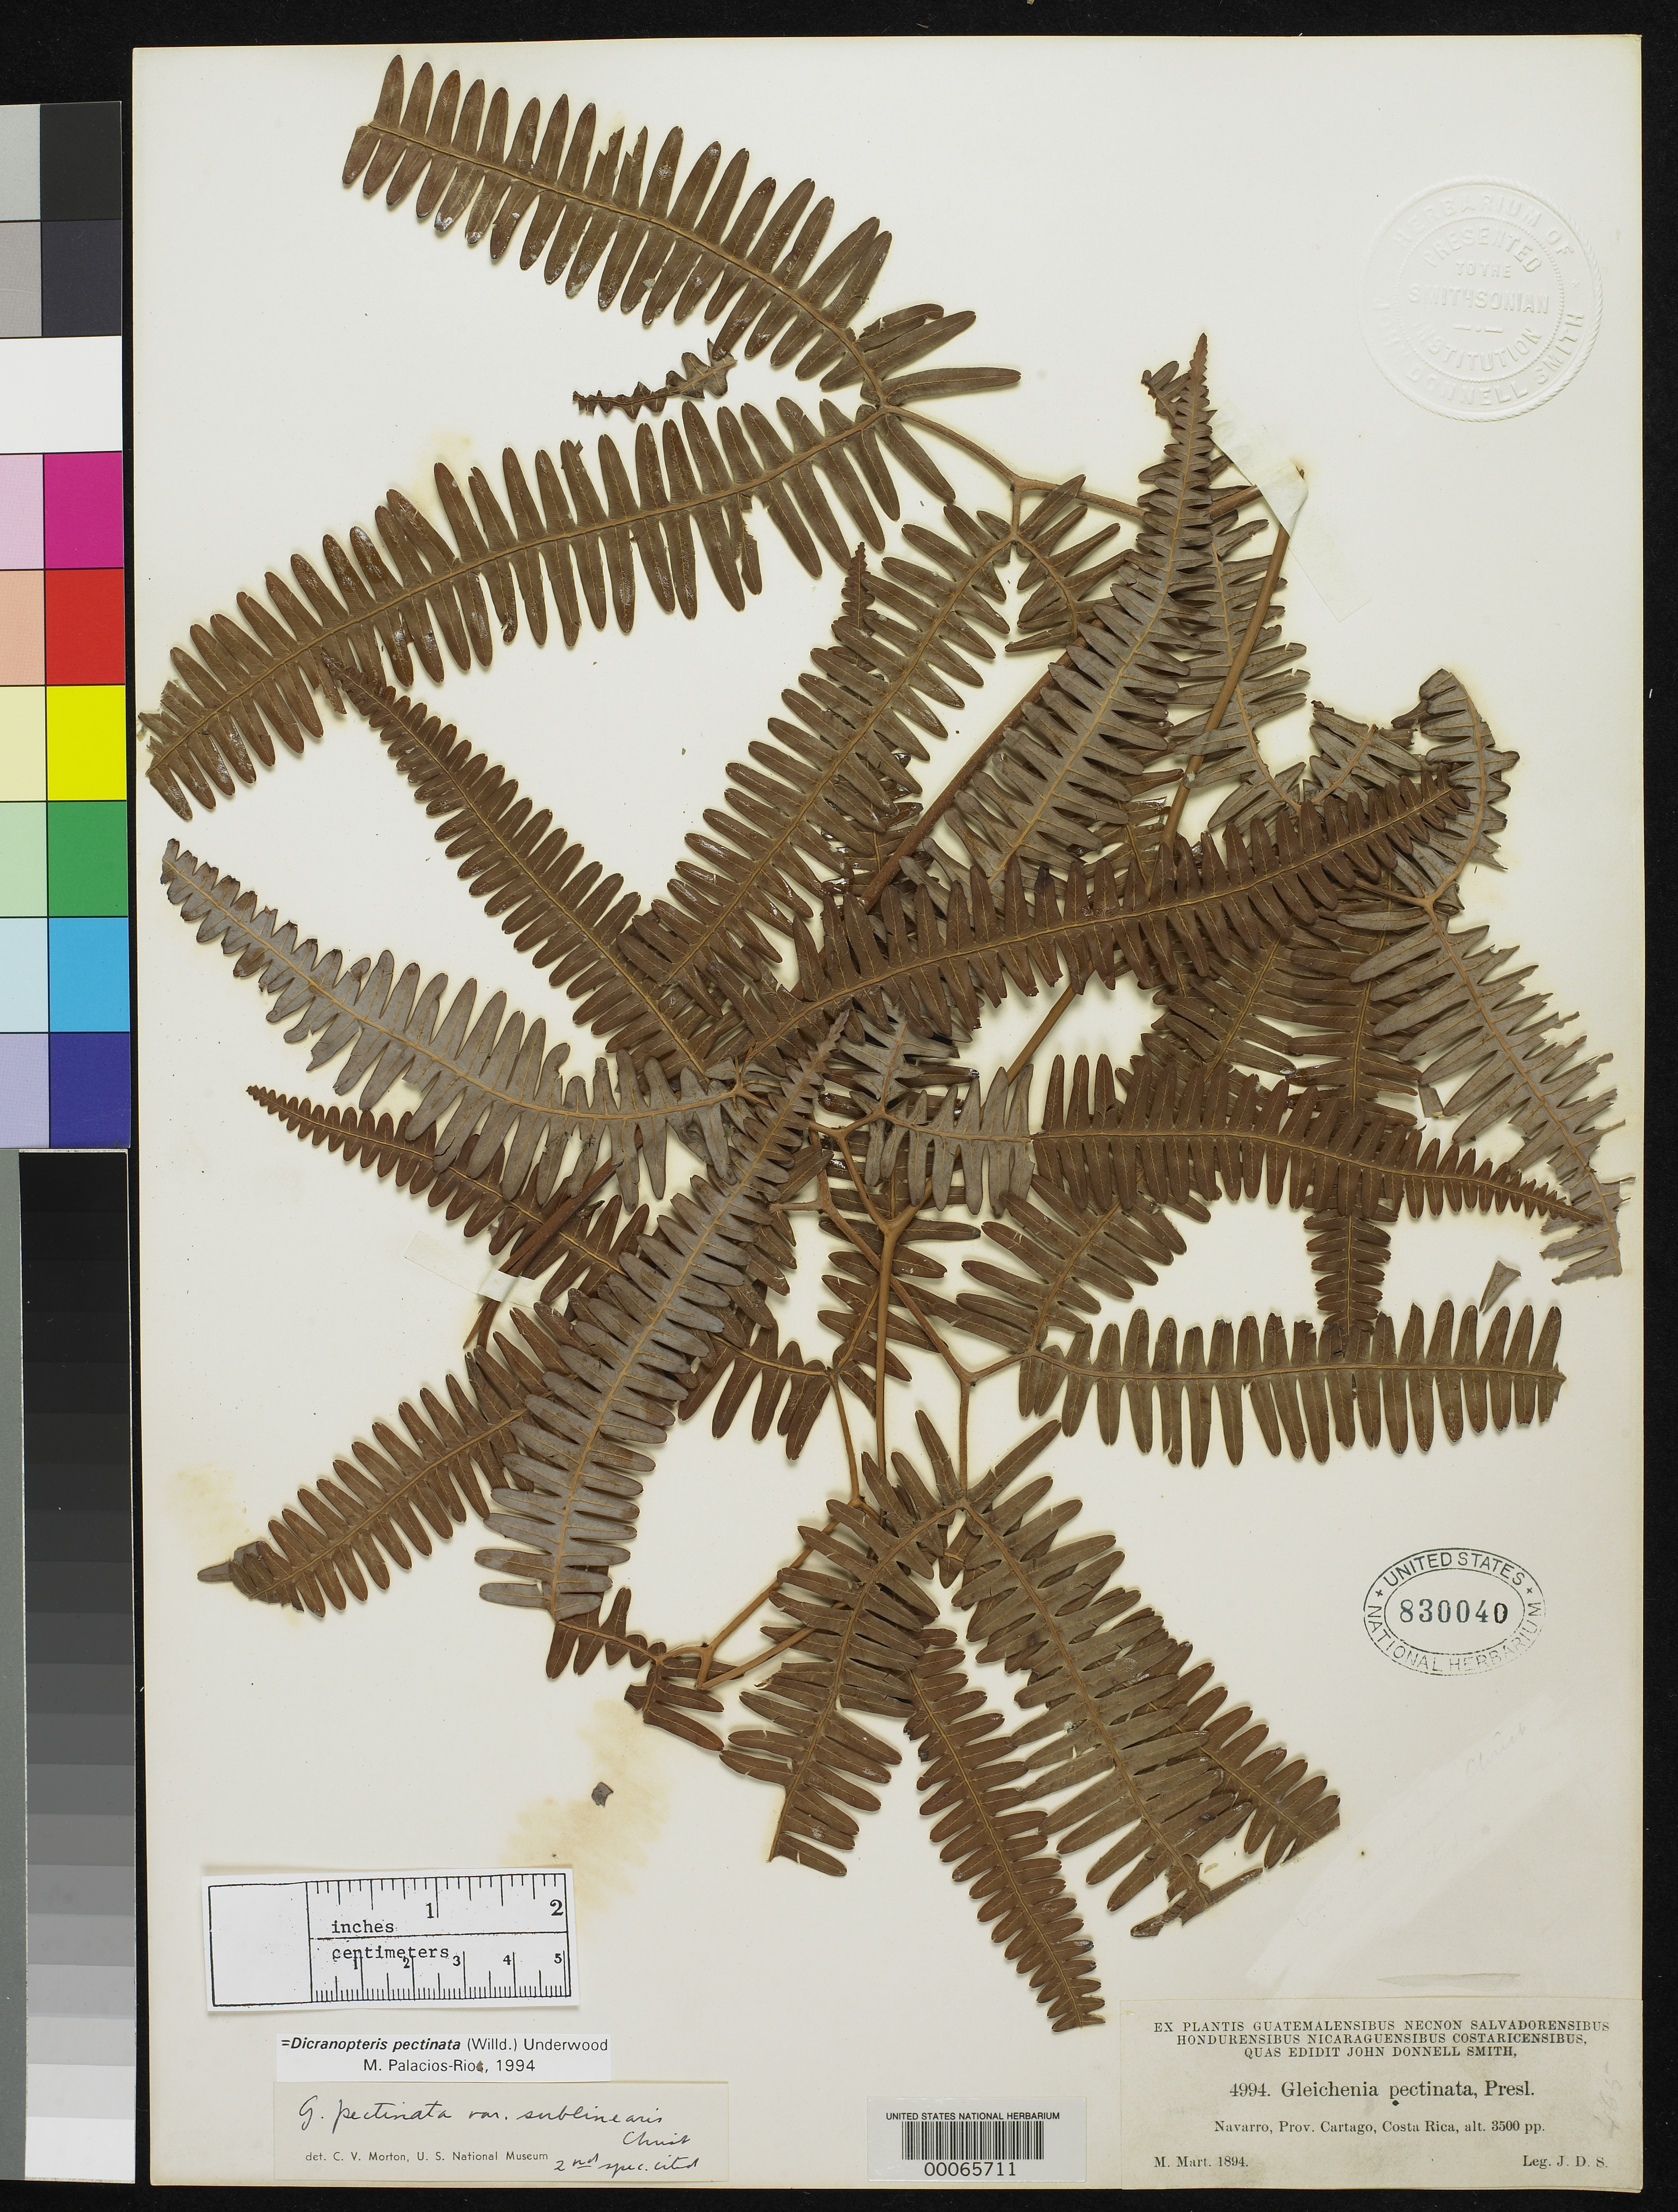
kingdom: Plantae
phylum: Tracheophyta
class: Polypodiopsida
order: Gleicheniales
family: Gleicheniaceae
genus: Gleichenia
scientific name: Gleichenia pectinata var. sublinearis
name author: Christ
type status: Isosyntype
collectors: J. Donnell Smith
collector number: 4944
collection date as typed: Mar 1894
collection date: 1894-03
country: Costa Rica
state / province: Cartago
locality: Navarro; alt. 3500 ft.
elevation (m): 1067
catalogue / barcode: US 830040